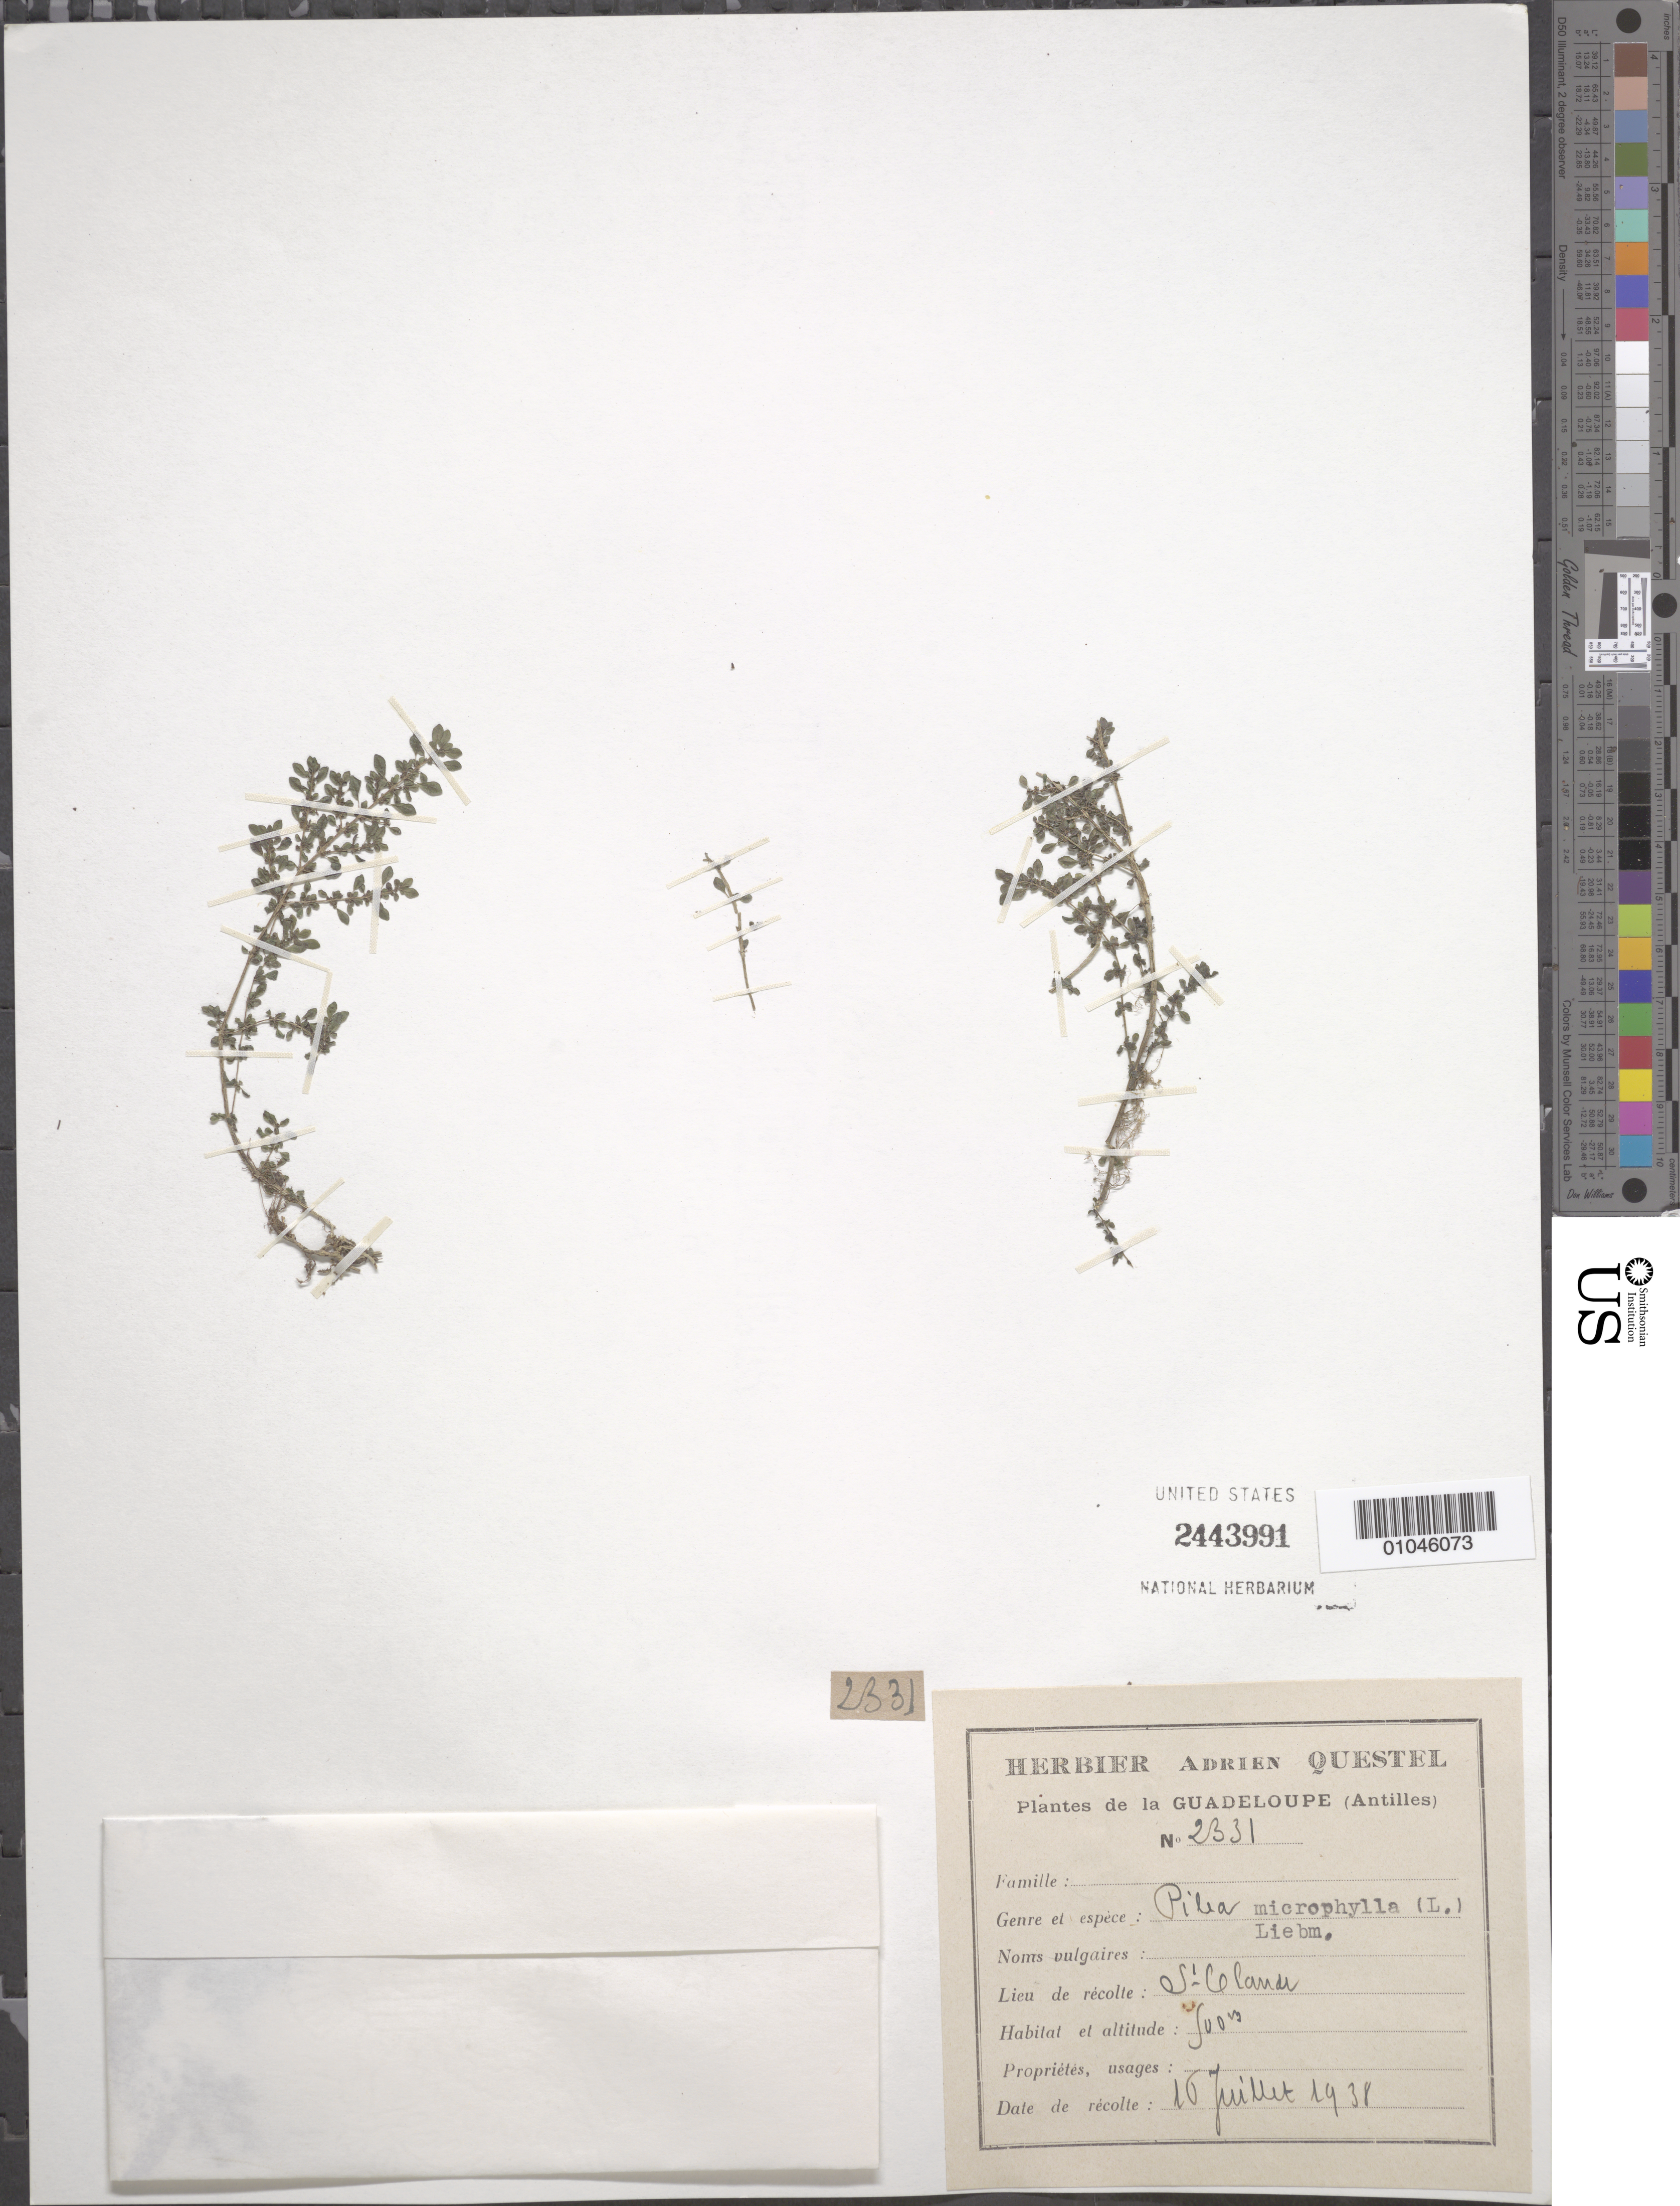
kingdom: Plantae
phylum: Tracheophyta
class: Magnoliopsida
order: Rosales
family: Urticaceae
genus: Pilea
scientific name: Pilea microphylla var. microphylla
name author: (L.) Liebm.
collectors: A. Questel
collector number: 2331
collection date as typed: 16 Jul 1938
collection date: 1938-07-16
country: Guadeloupe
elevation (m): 500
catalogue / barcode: US 2443991